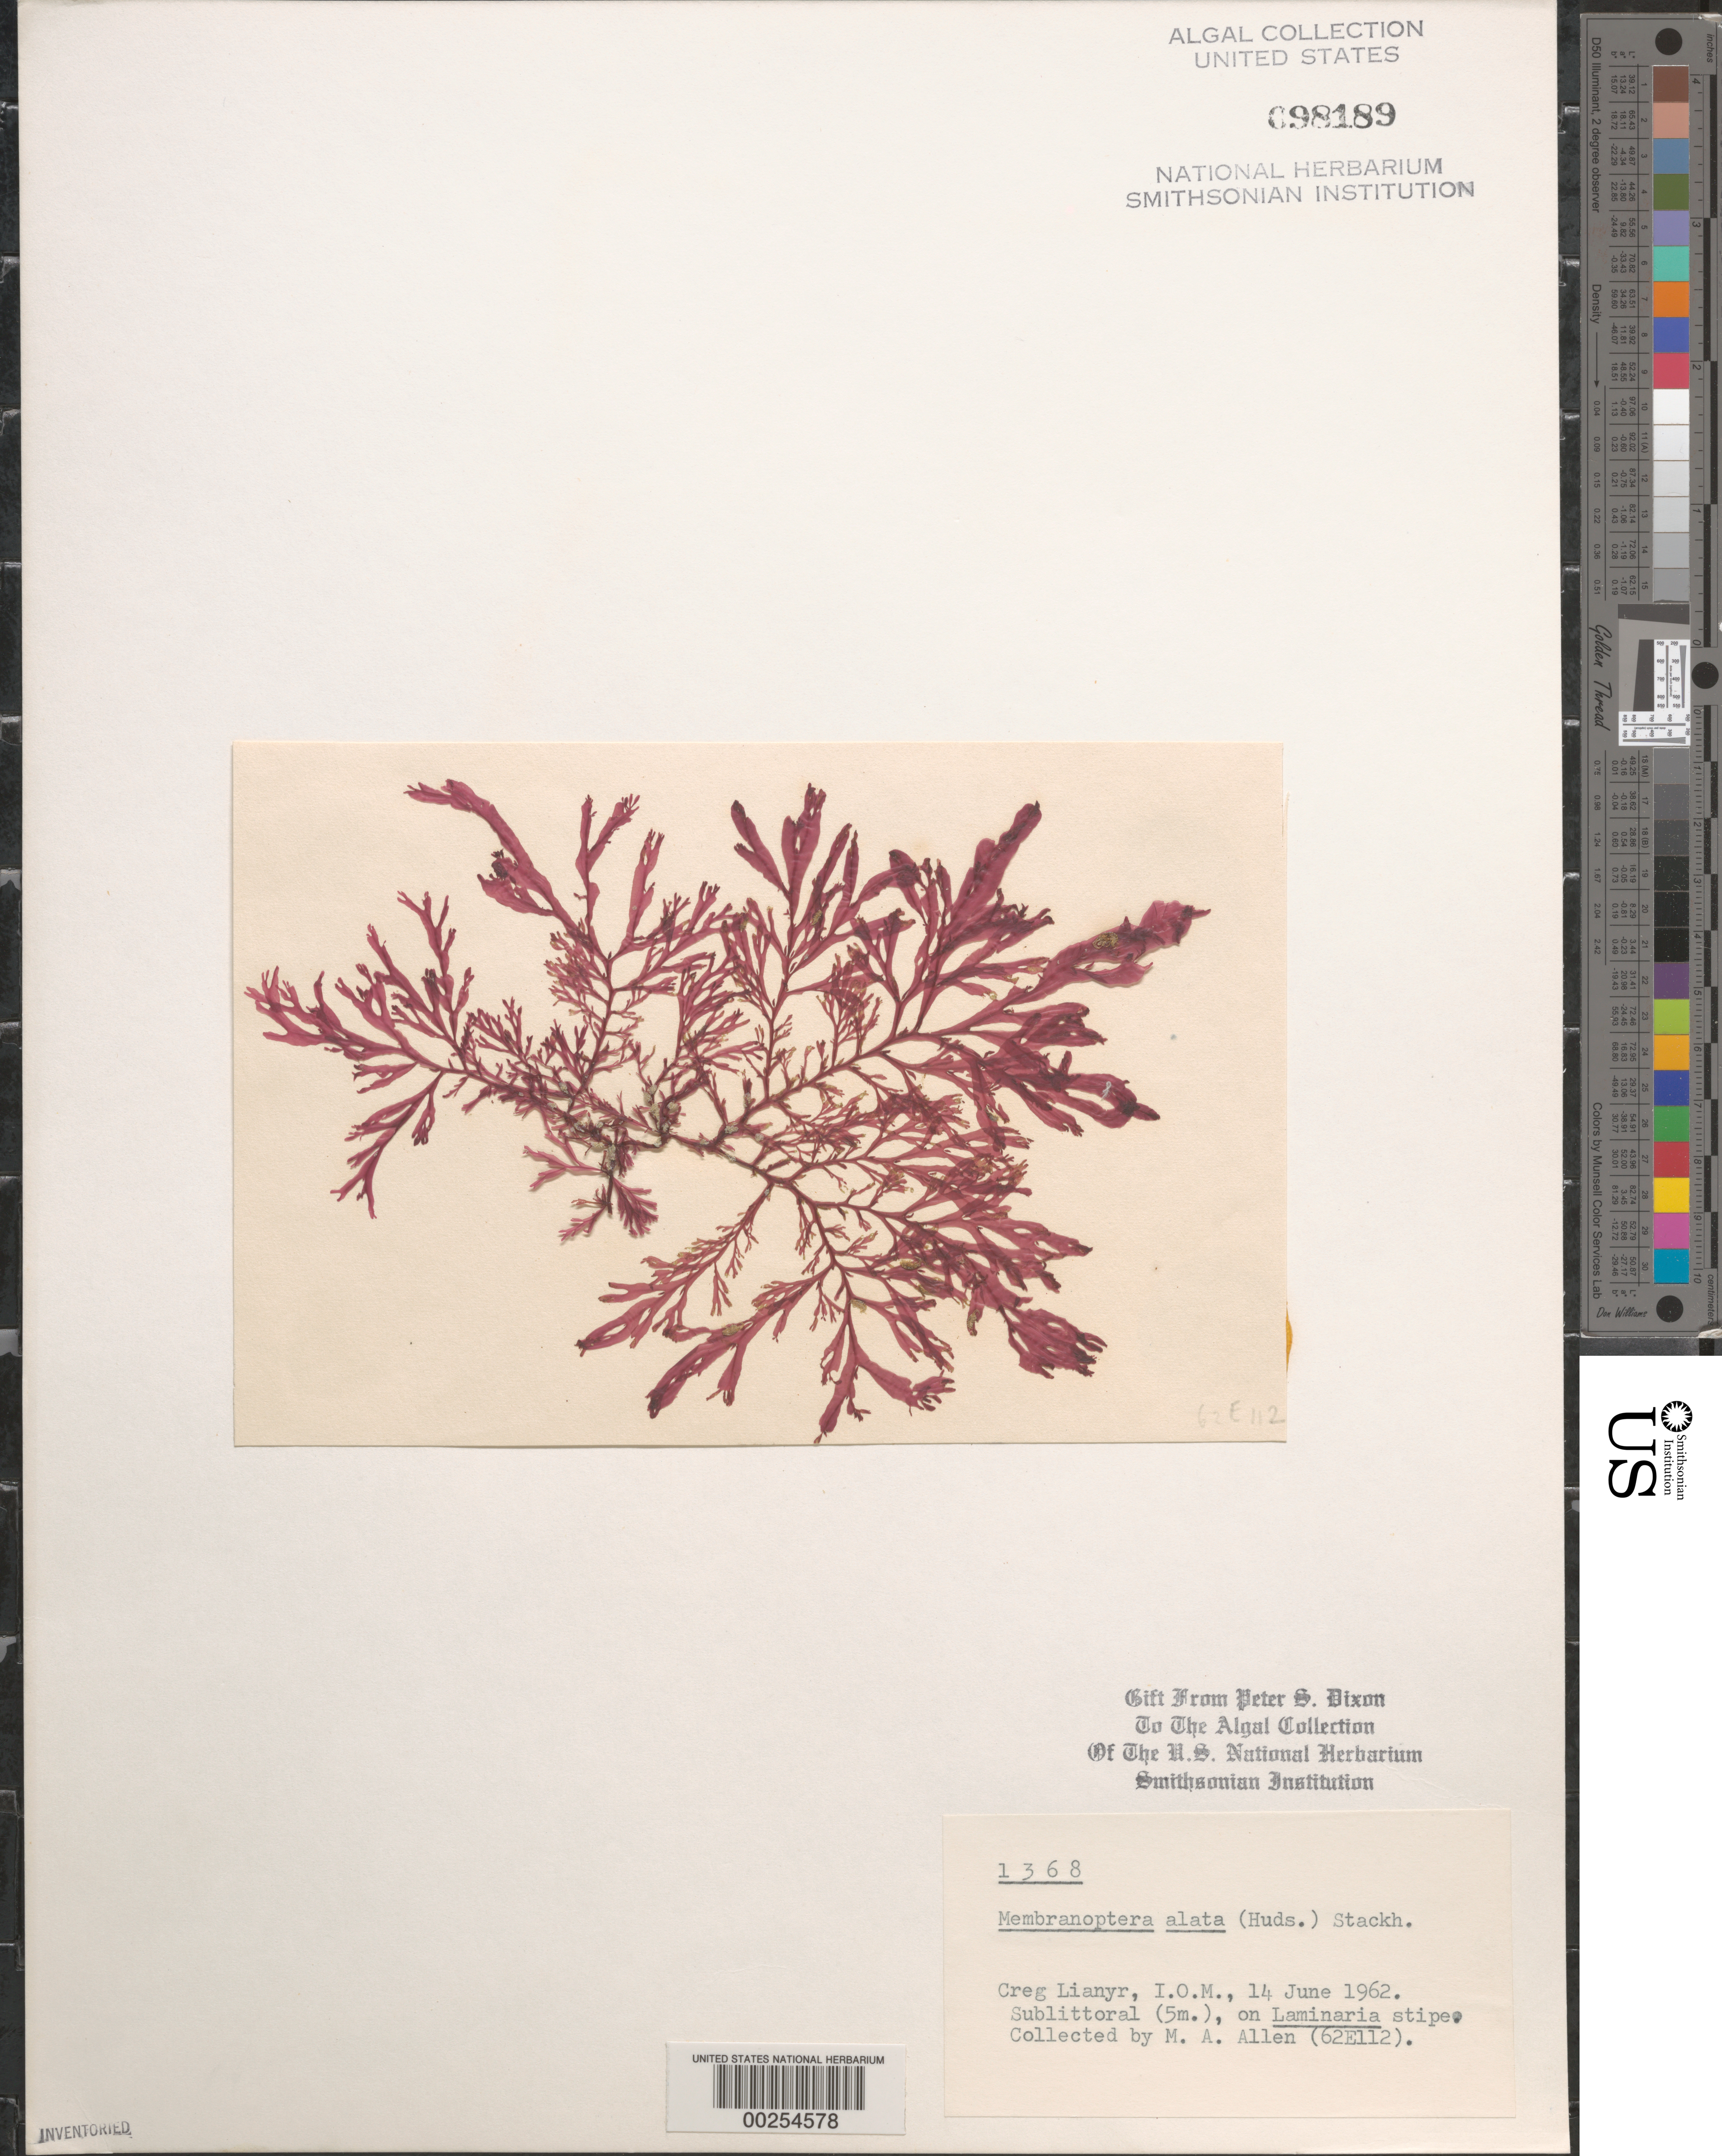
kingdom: Plantae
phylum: Rhodophyta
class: Florideophyceae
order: Ceramiales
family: Delesseriaceae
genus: Membranoptera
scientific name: Membranoptera alata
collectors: M. A. Allen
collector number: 62e112 & PSD 1368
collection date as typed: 14 Jun 1962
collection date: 1962-06-14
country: United Kingdom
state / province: England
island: Isle of Man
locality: Creg Lianyr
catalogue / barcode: US 98189